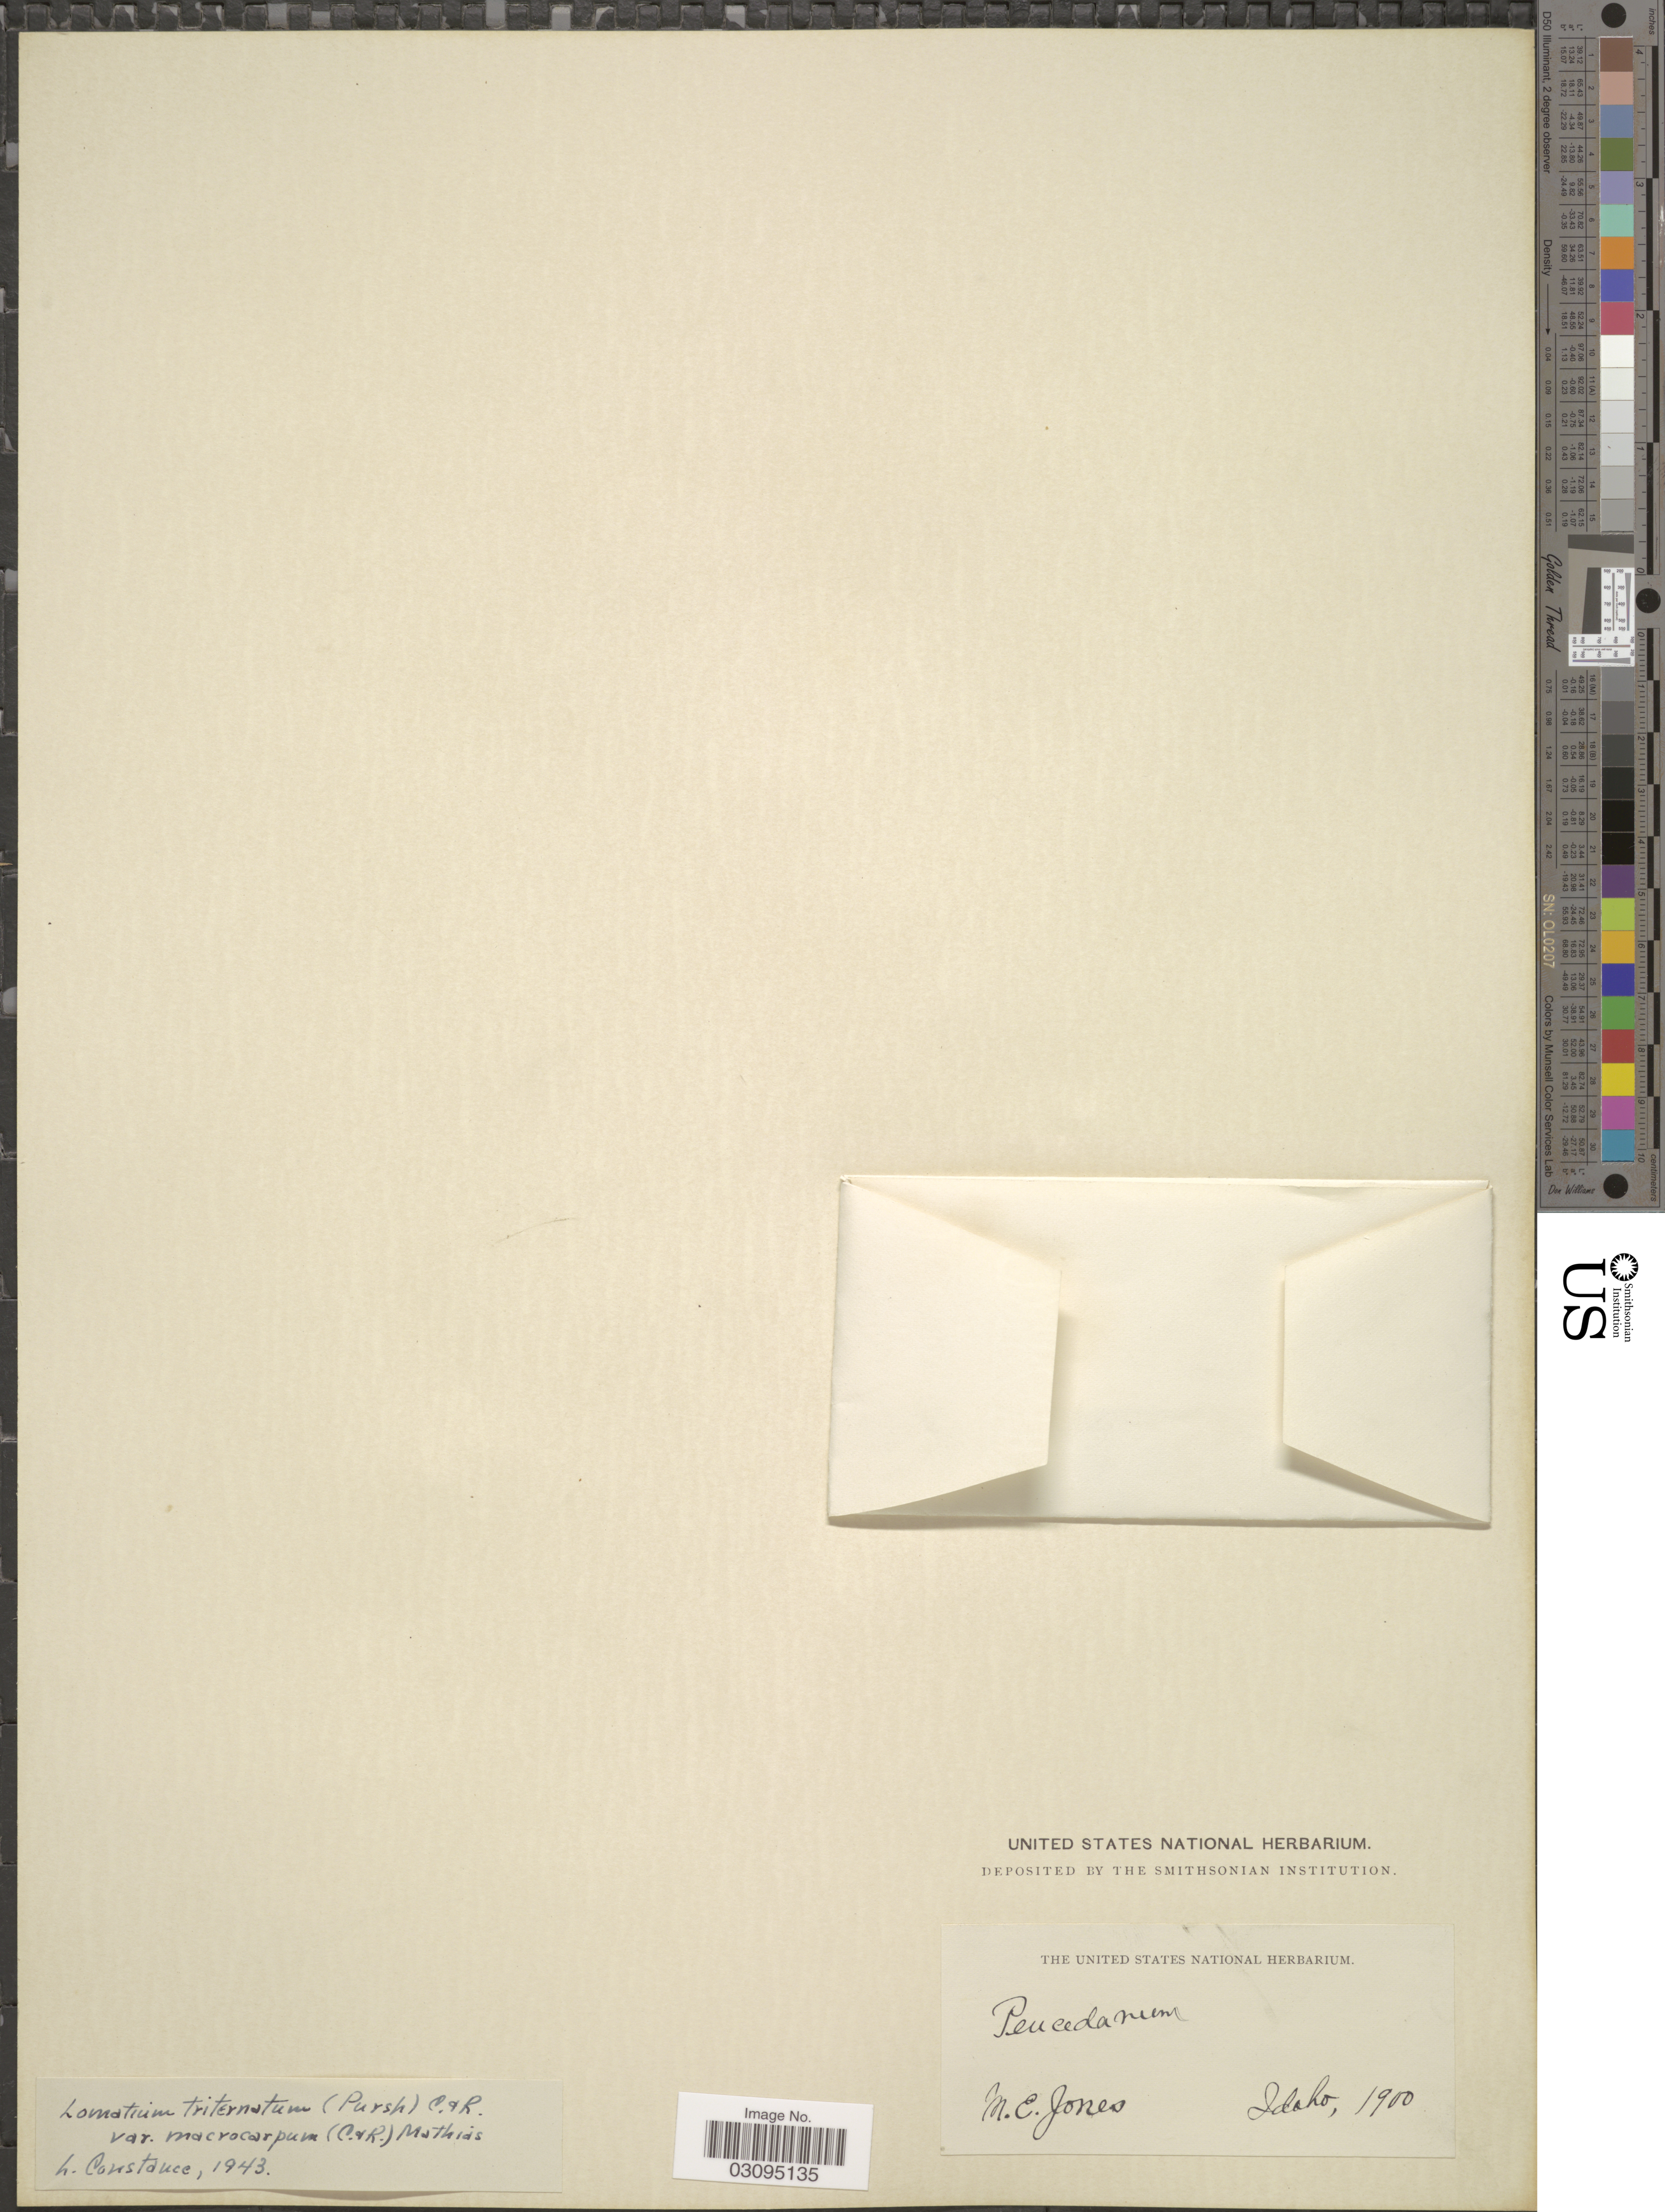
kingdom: Plantae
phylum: Tracheophyta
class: Magnoliopsida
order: Apiales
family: Apiaceae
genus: Lomatium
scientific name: Lomatium triternatum var. macrocarpum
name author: (J.M. Coult. & Rose) Mathias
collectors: M. E. Jones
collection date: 1900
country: United States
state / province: Idaho